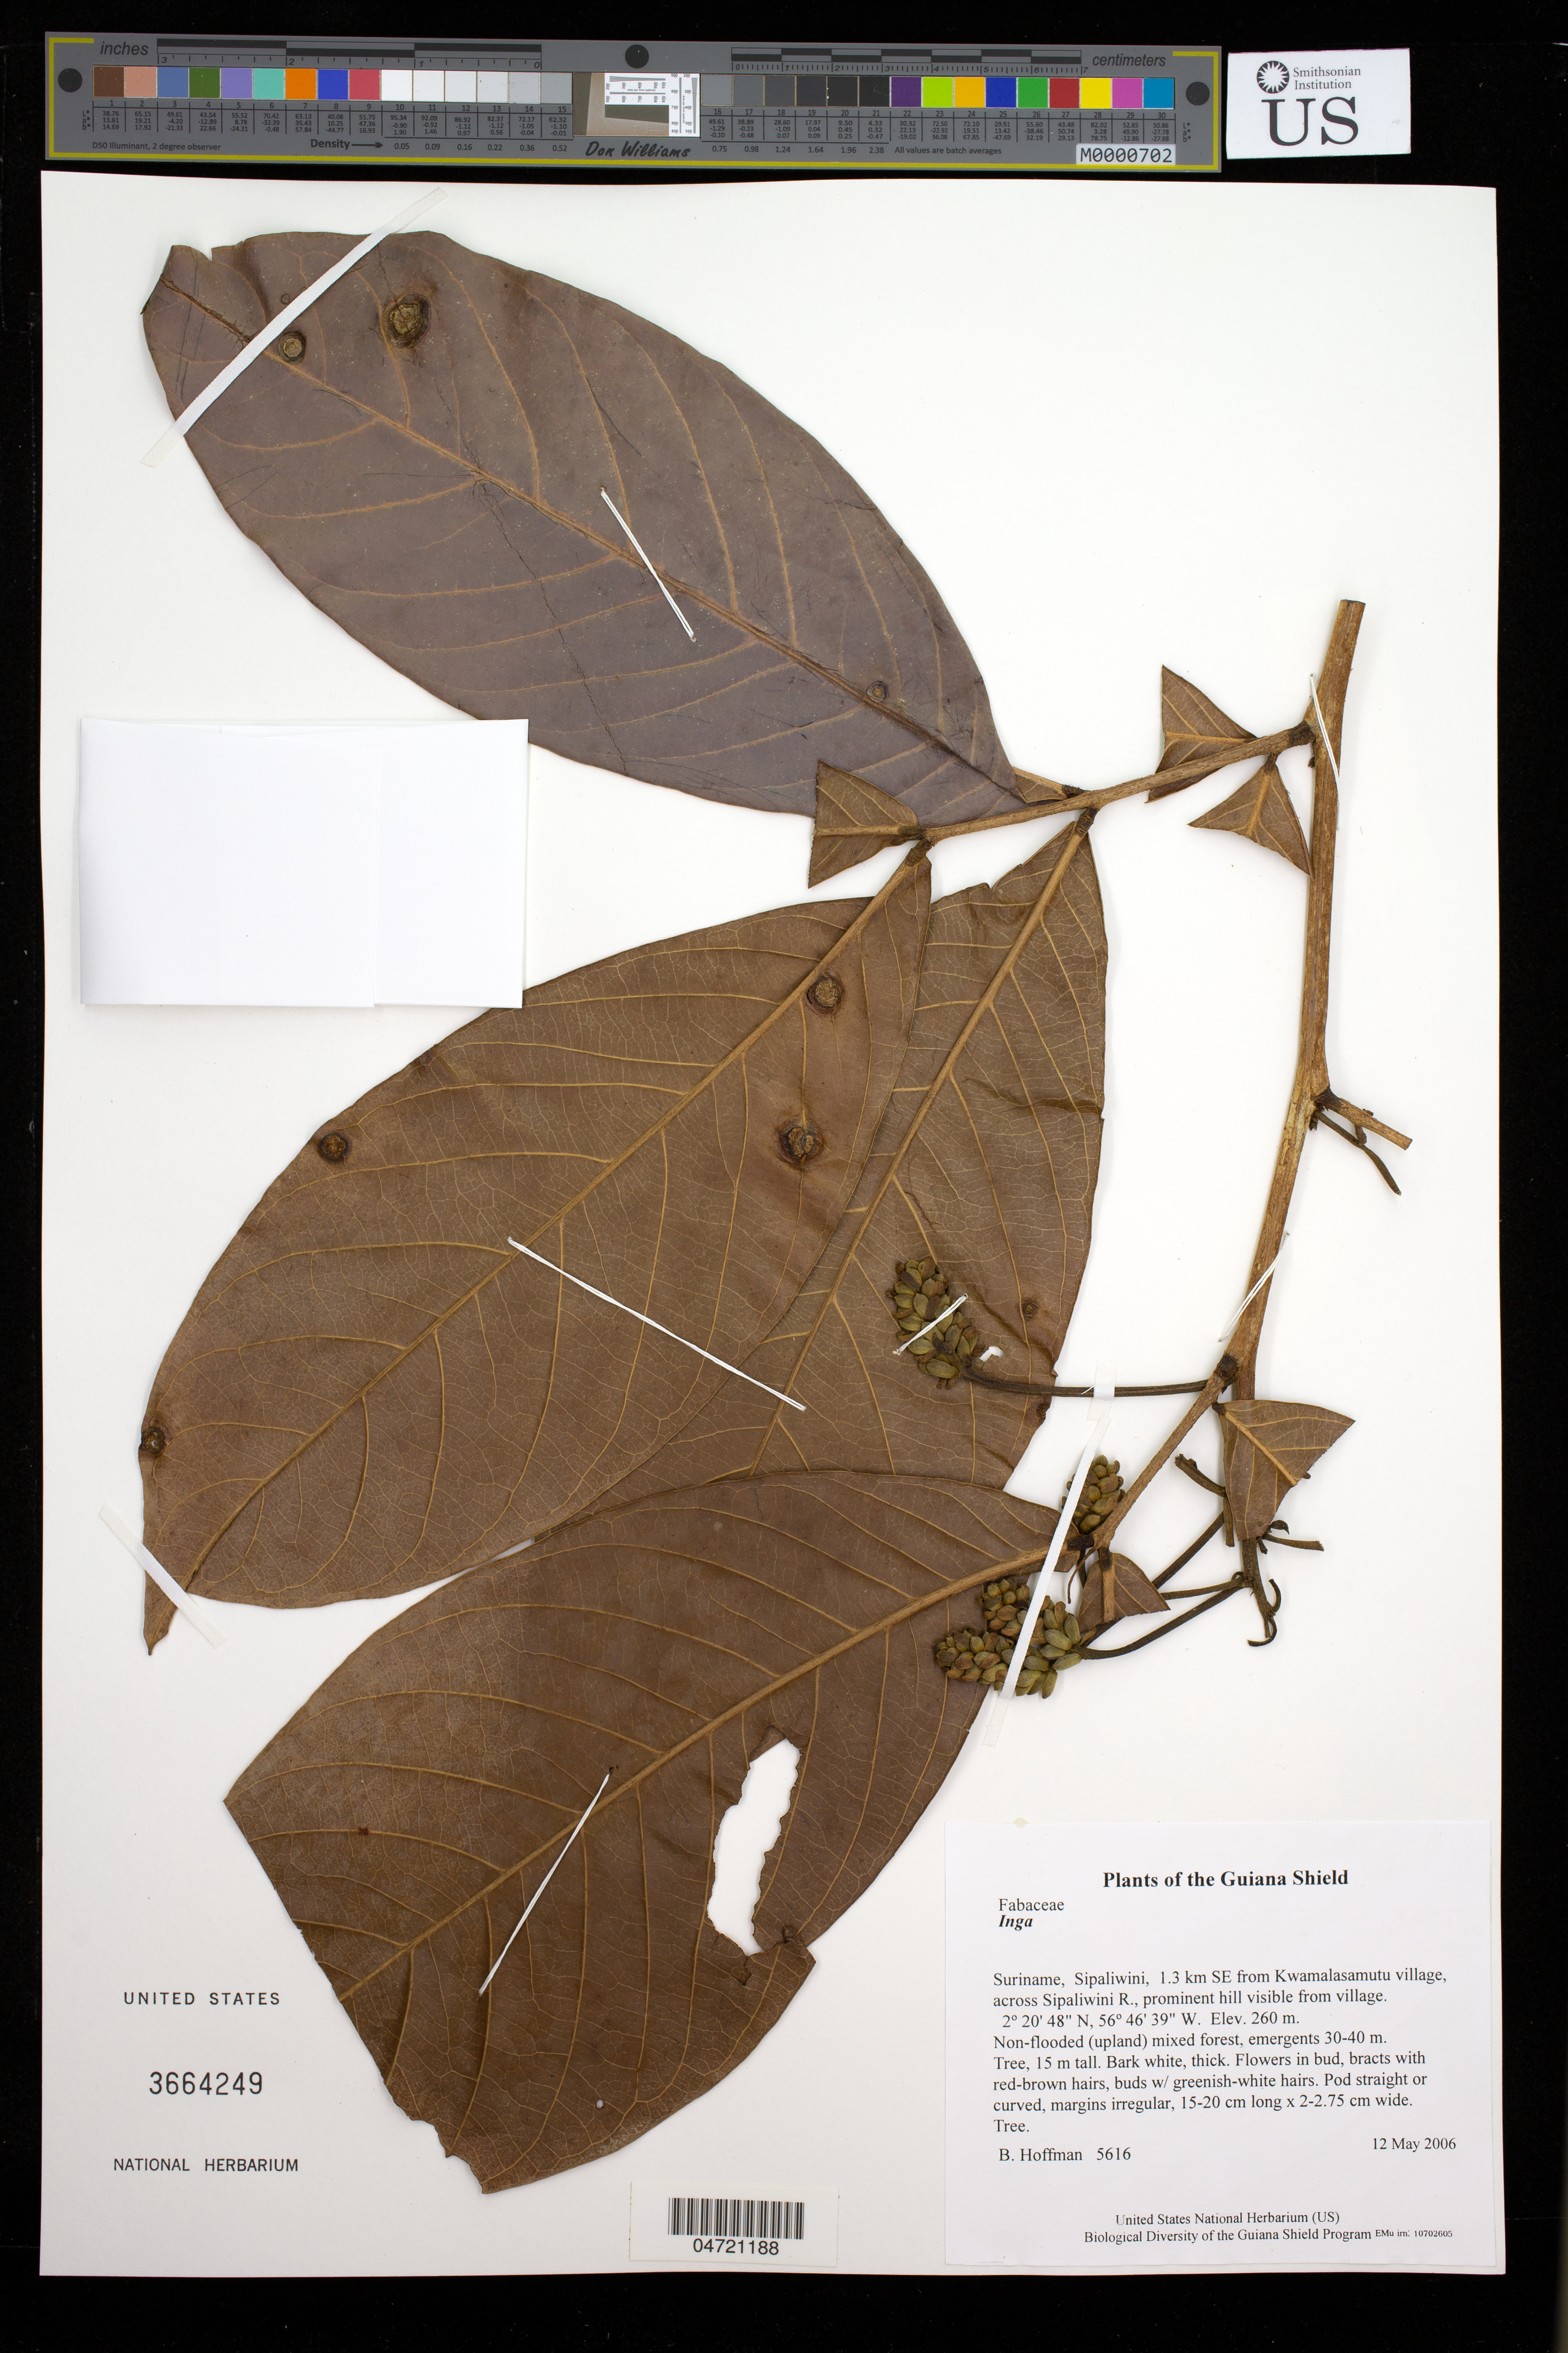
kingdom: Plantae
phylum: Tracheophyta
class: Magnoliopsida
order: Fabales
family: Fabaceae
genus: Inga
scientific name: Inga sp.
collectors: B. Hoffman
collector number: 5616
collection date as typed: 12 May 2006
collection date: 2006-05-12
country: Suriname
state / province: Sipaliwini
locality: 1.3 km SE from Kwamalasamutu village, across Sipaliwini R., prominent hill visible from village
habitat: Non-flooded (upland) mixed forest, emergents 30-40 m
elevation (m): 260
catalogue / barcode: US 3664249